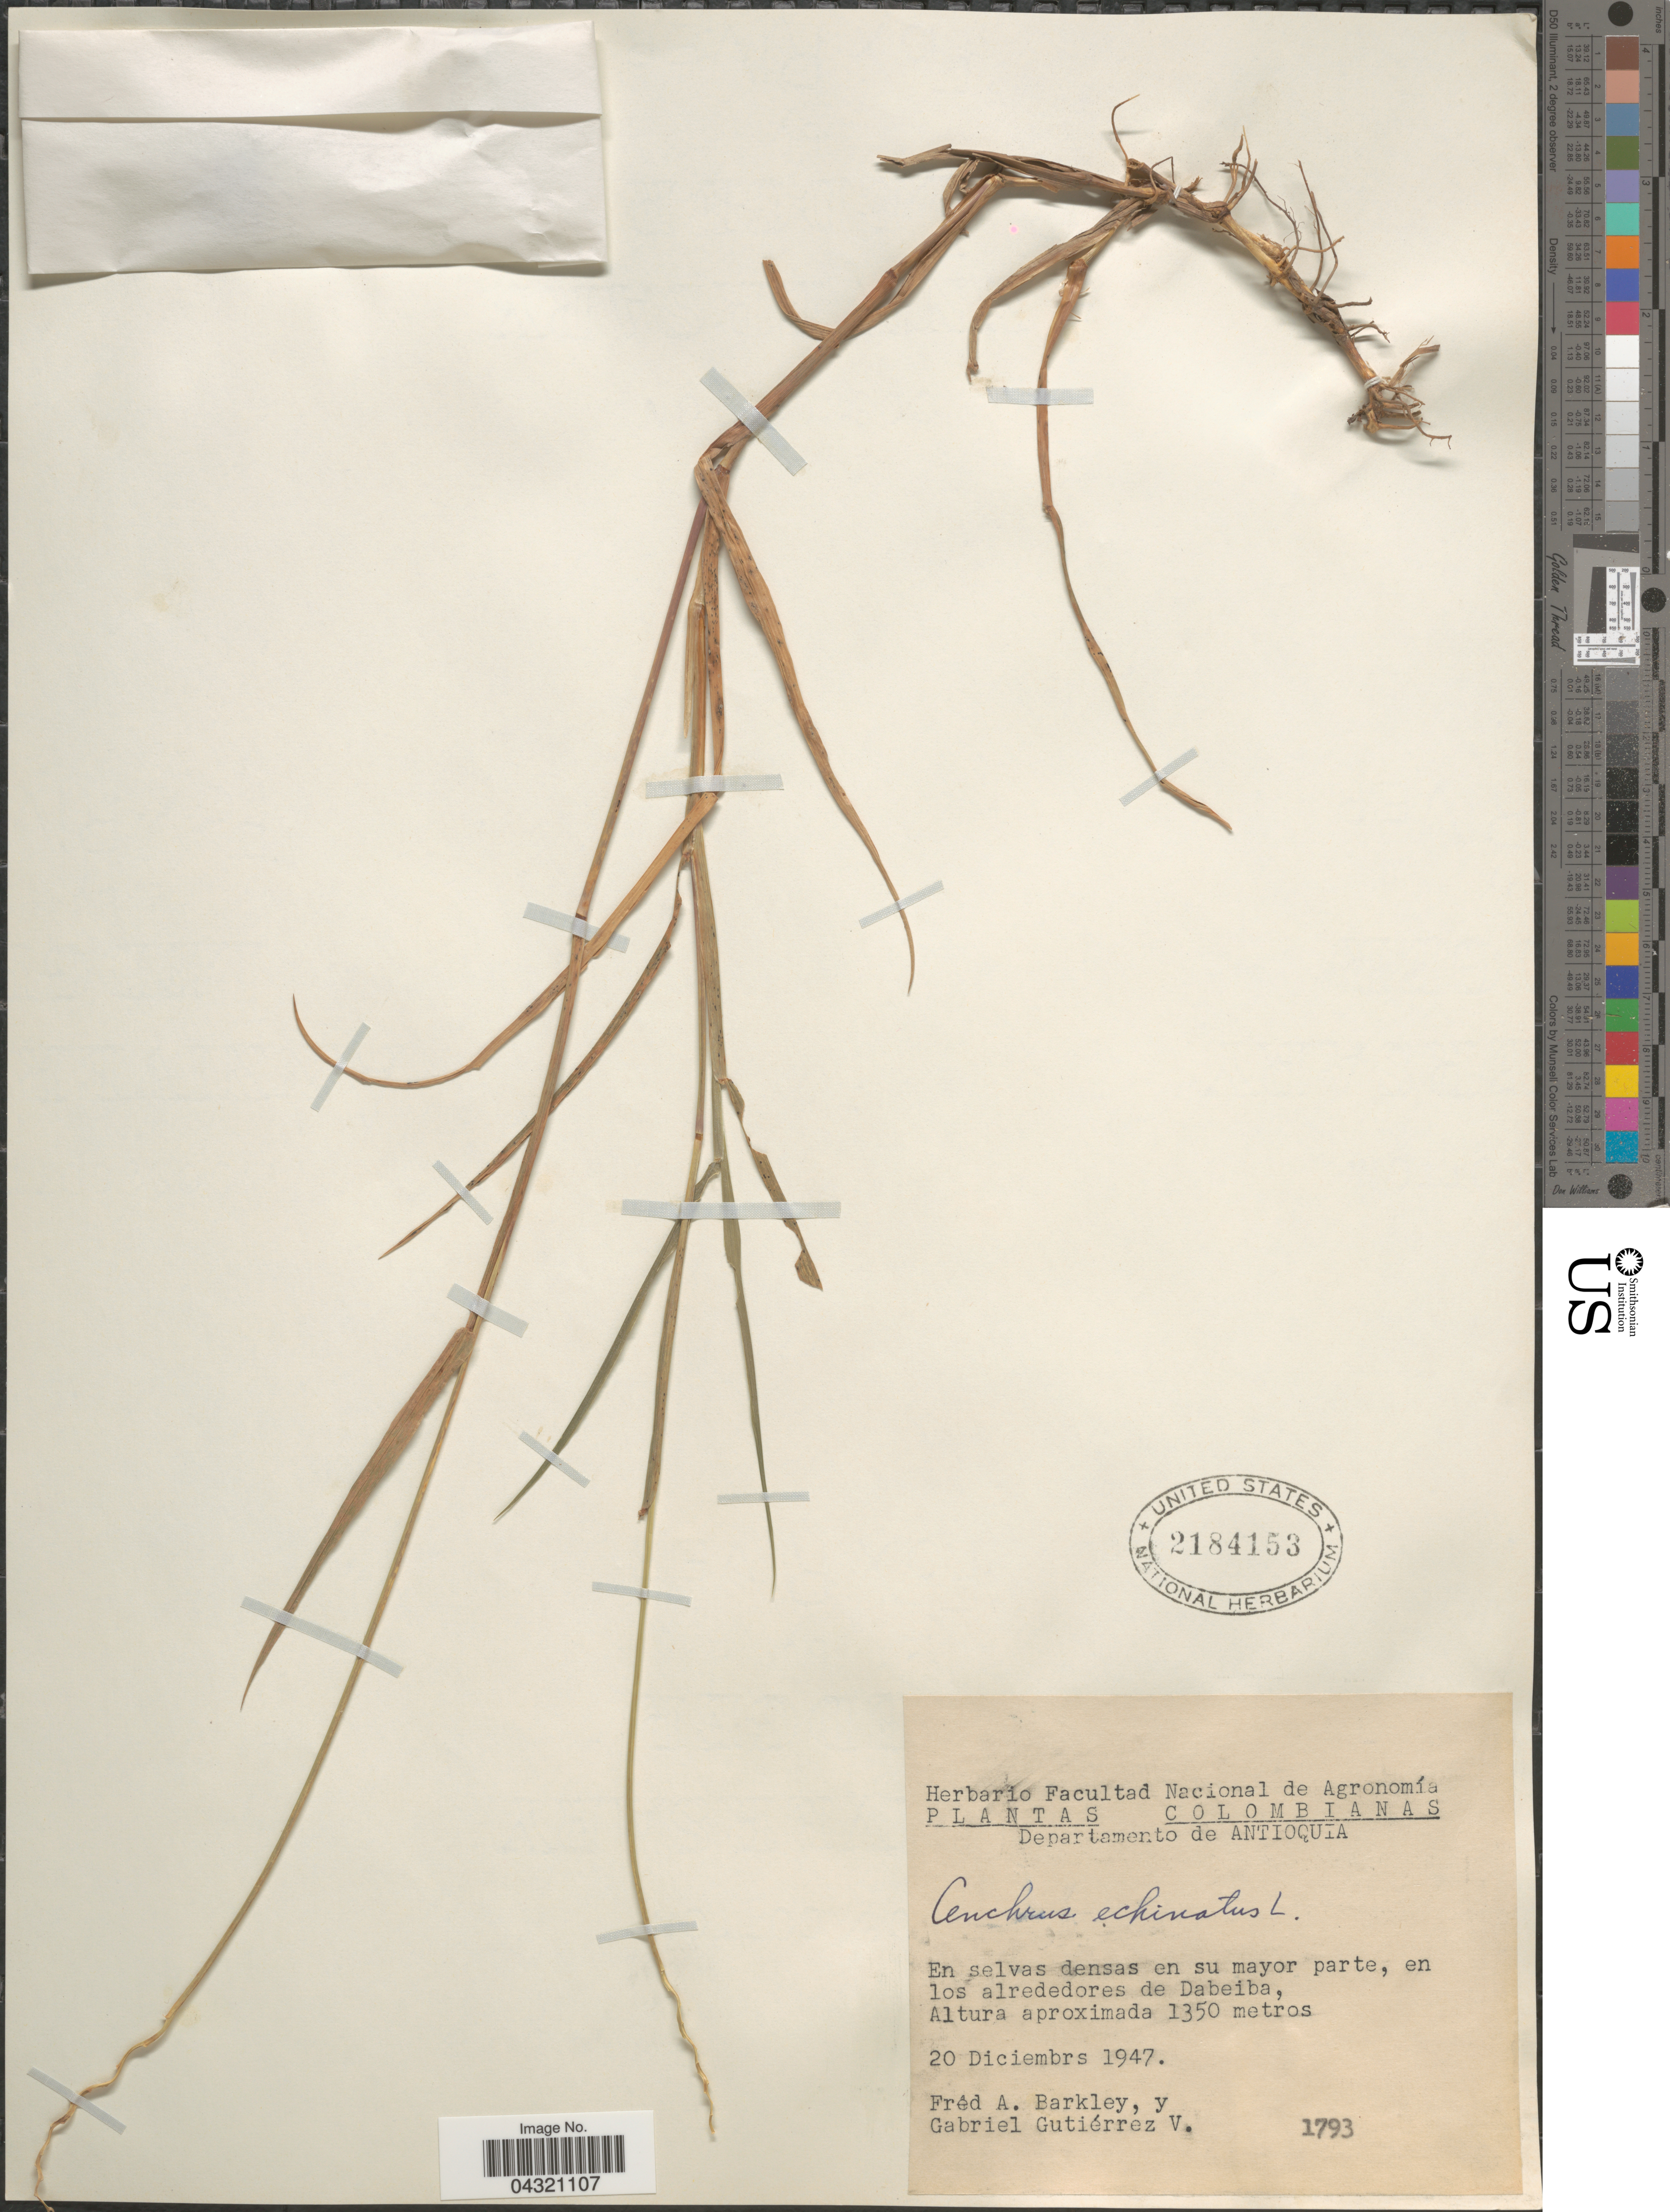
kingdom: Plantae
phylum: Tracheophyta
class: Liliopsida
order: Poales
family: Poaceae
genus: Cenchrus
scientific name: Cenchrus echinatus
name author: L.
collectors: F. A. Barkley & G. Gutiérrez V.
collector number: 1793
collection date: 1947-12-20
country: Colombia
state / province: Antioquia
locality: Departamento de Antioquia. En selvas densas en su mayor parte, en los alrededores de Dabeiba.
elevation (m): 1350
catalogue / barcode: US 2184153